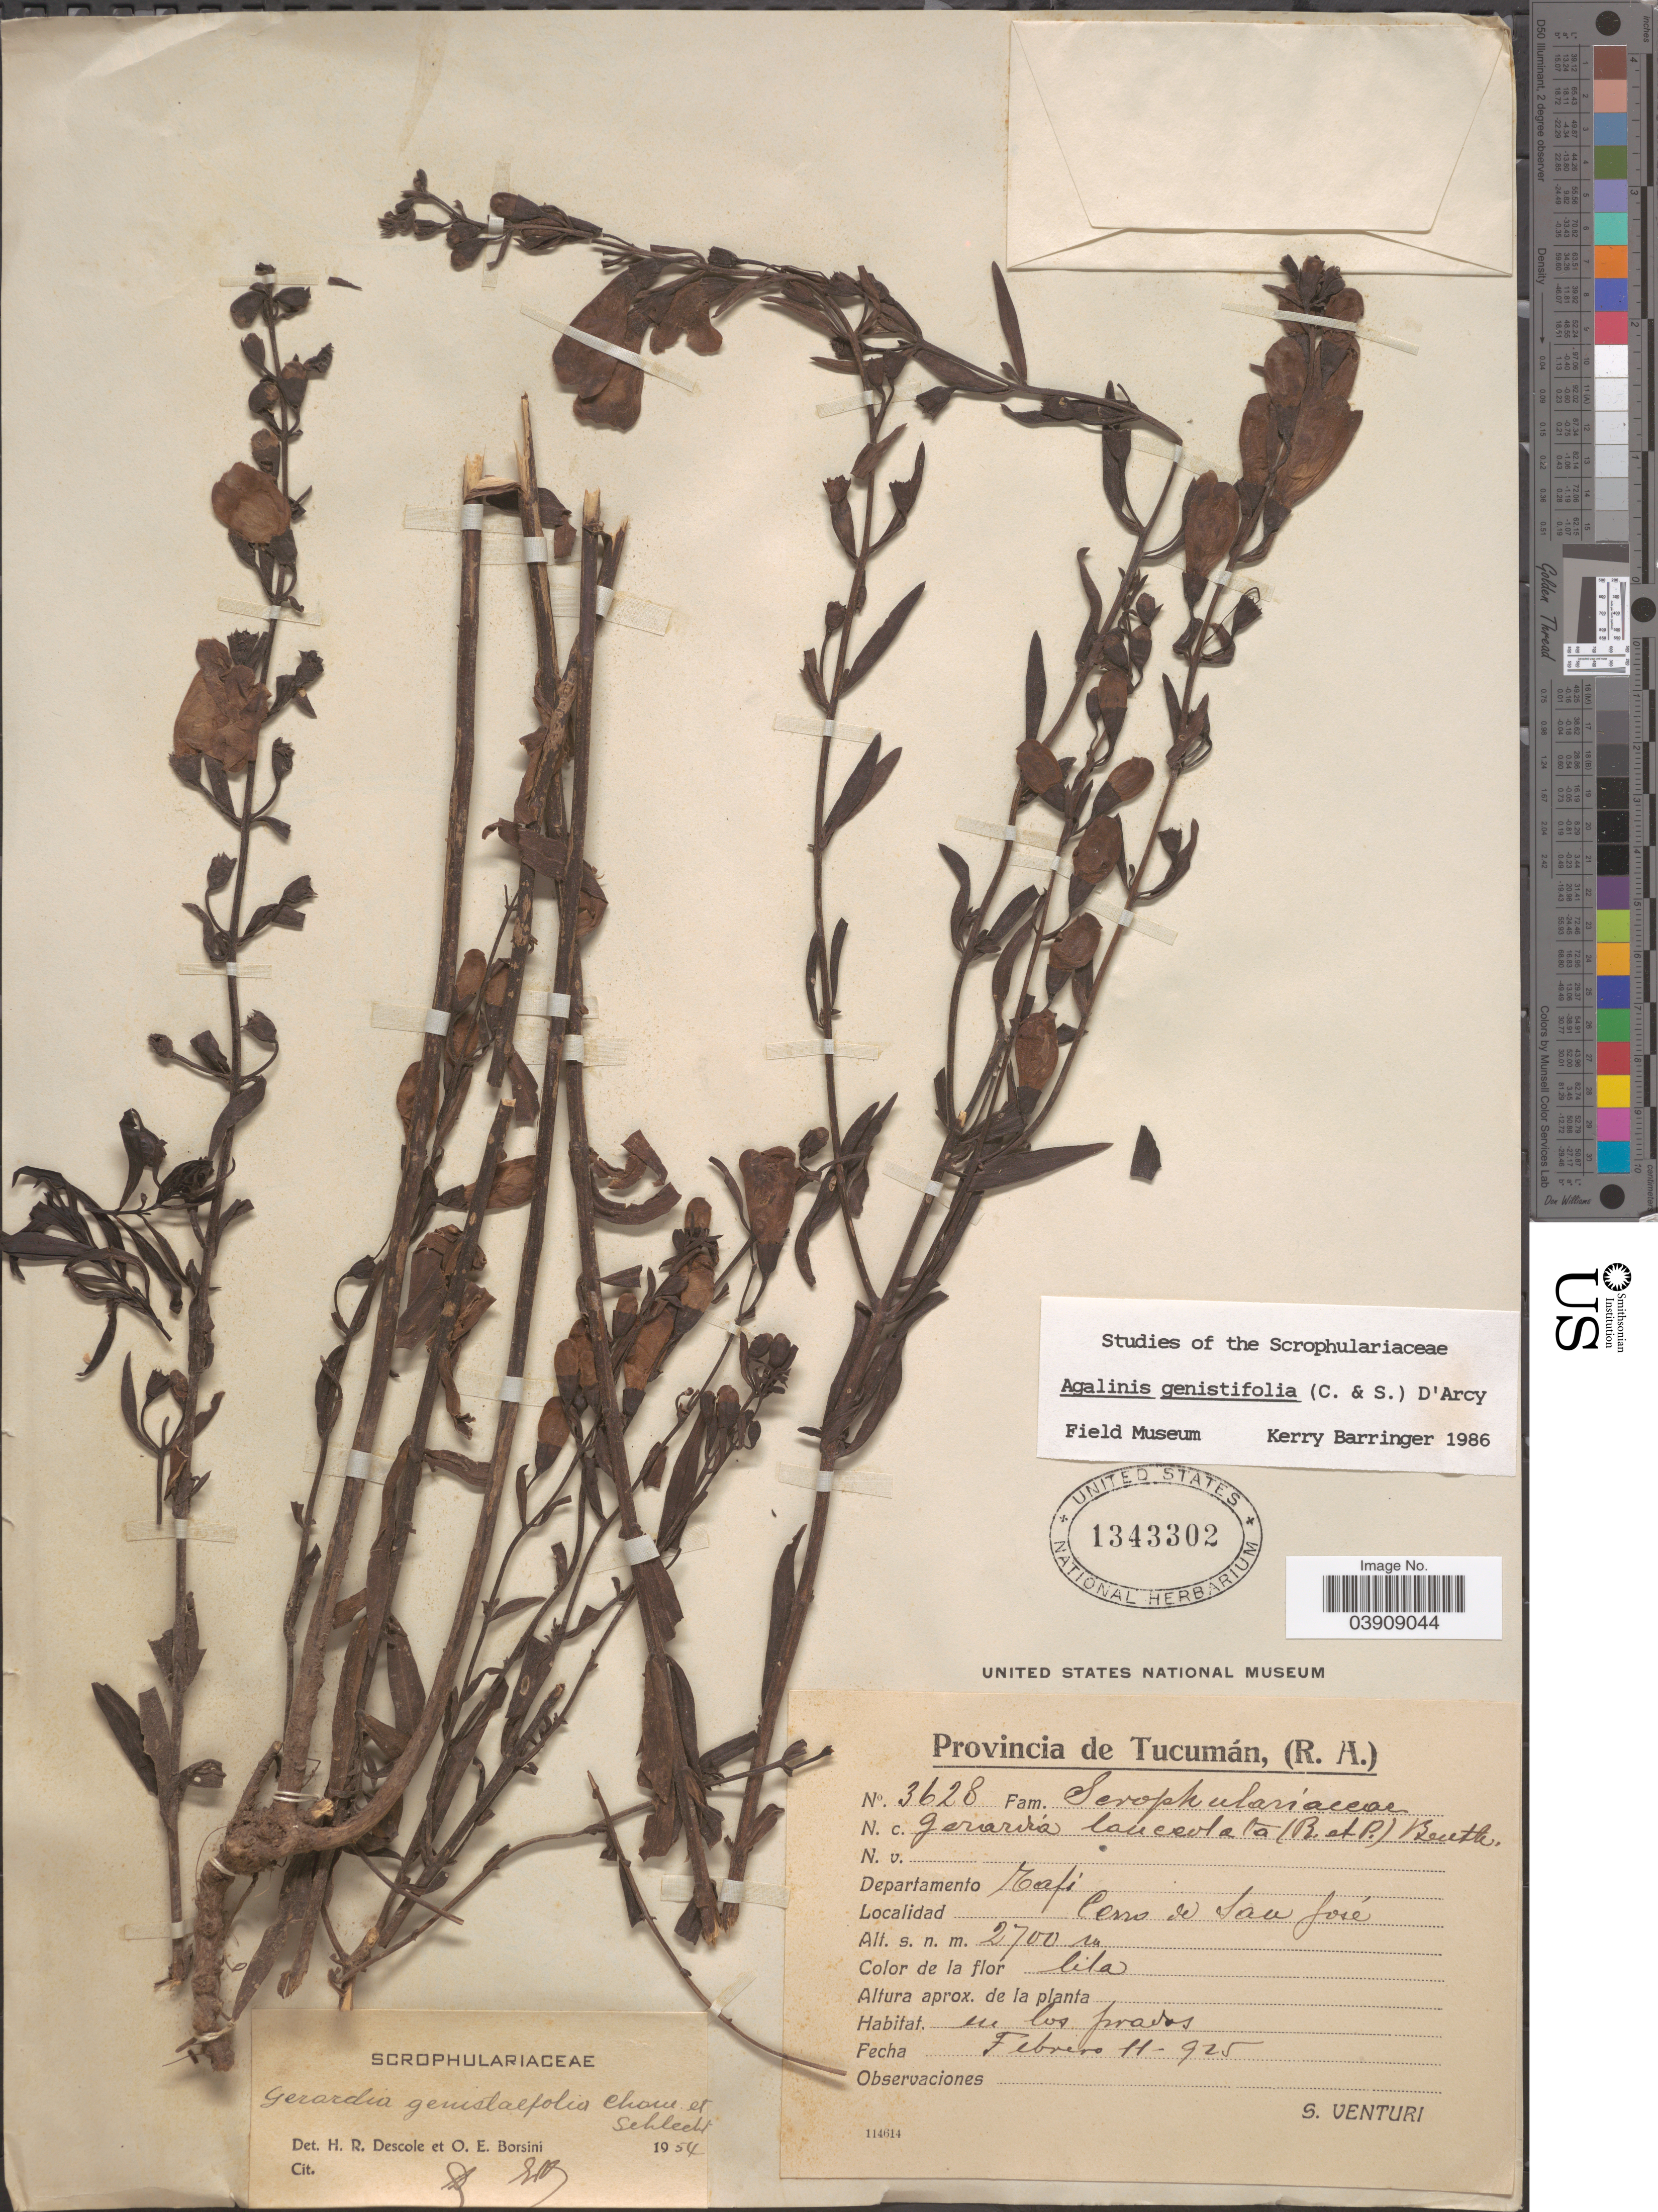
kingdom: Plantae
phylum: Tracheophyta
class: Magnoliopsida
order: Lamiales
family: Orobanchaceae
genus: Agalinis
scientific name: Agalinis genistifolia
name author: (Cham. & Schltdl.) D'Arcy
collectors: S. Venturi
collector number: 3628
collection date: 1925-02-11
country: Argentina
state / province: Tucuman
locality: Deprtamento Tafí. Cerro de San José.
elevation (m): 2700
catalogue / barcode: US 1343302